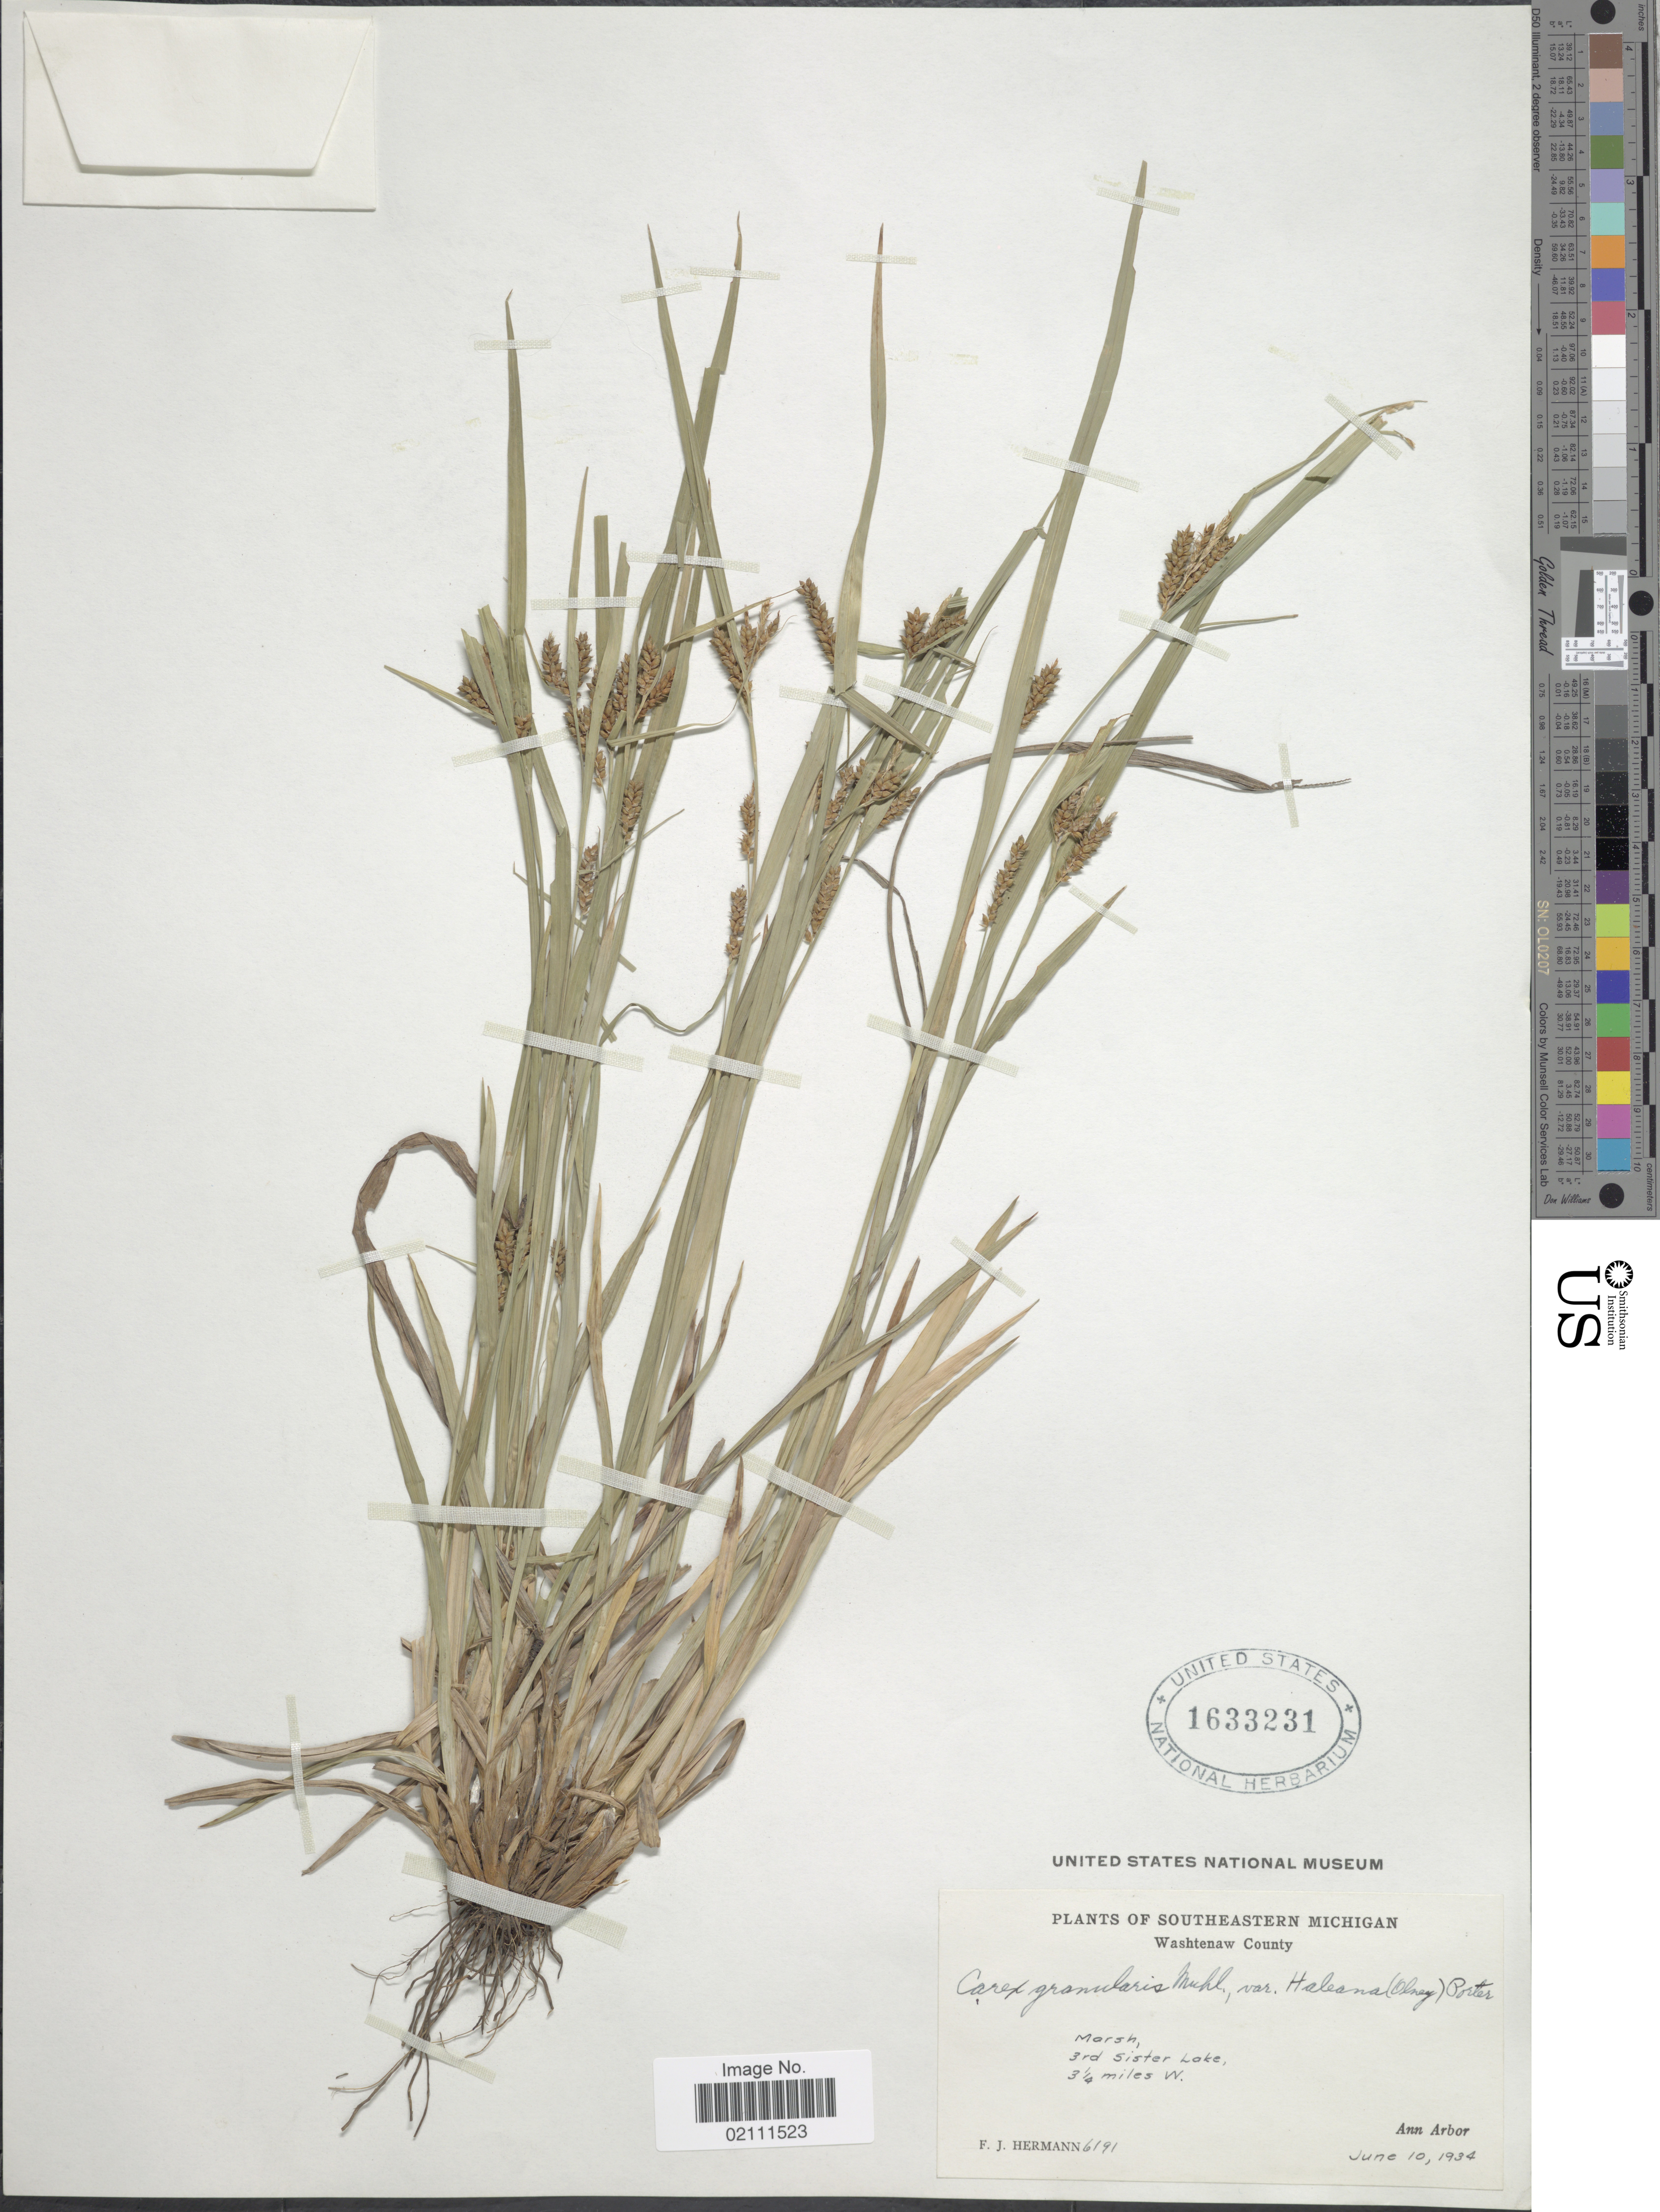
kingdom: Plantae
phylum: Tracheophyta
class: Liliopsida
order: Poales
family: Cyperaceae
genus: Carex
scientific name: Carex granularis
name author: Muhl. ex Willd.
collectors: F. J. Hermann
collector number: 6191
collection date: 1934-06-10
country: United States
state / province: Michigan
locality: Southeastern Michigan, Washtenaw County, marsh, 3rd Sister Lake, 3 1/4 miles W., Ann Harbor.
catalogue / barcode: US 1633231